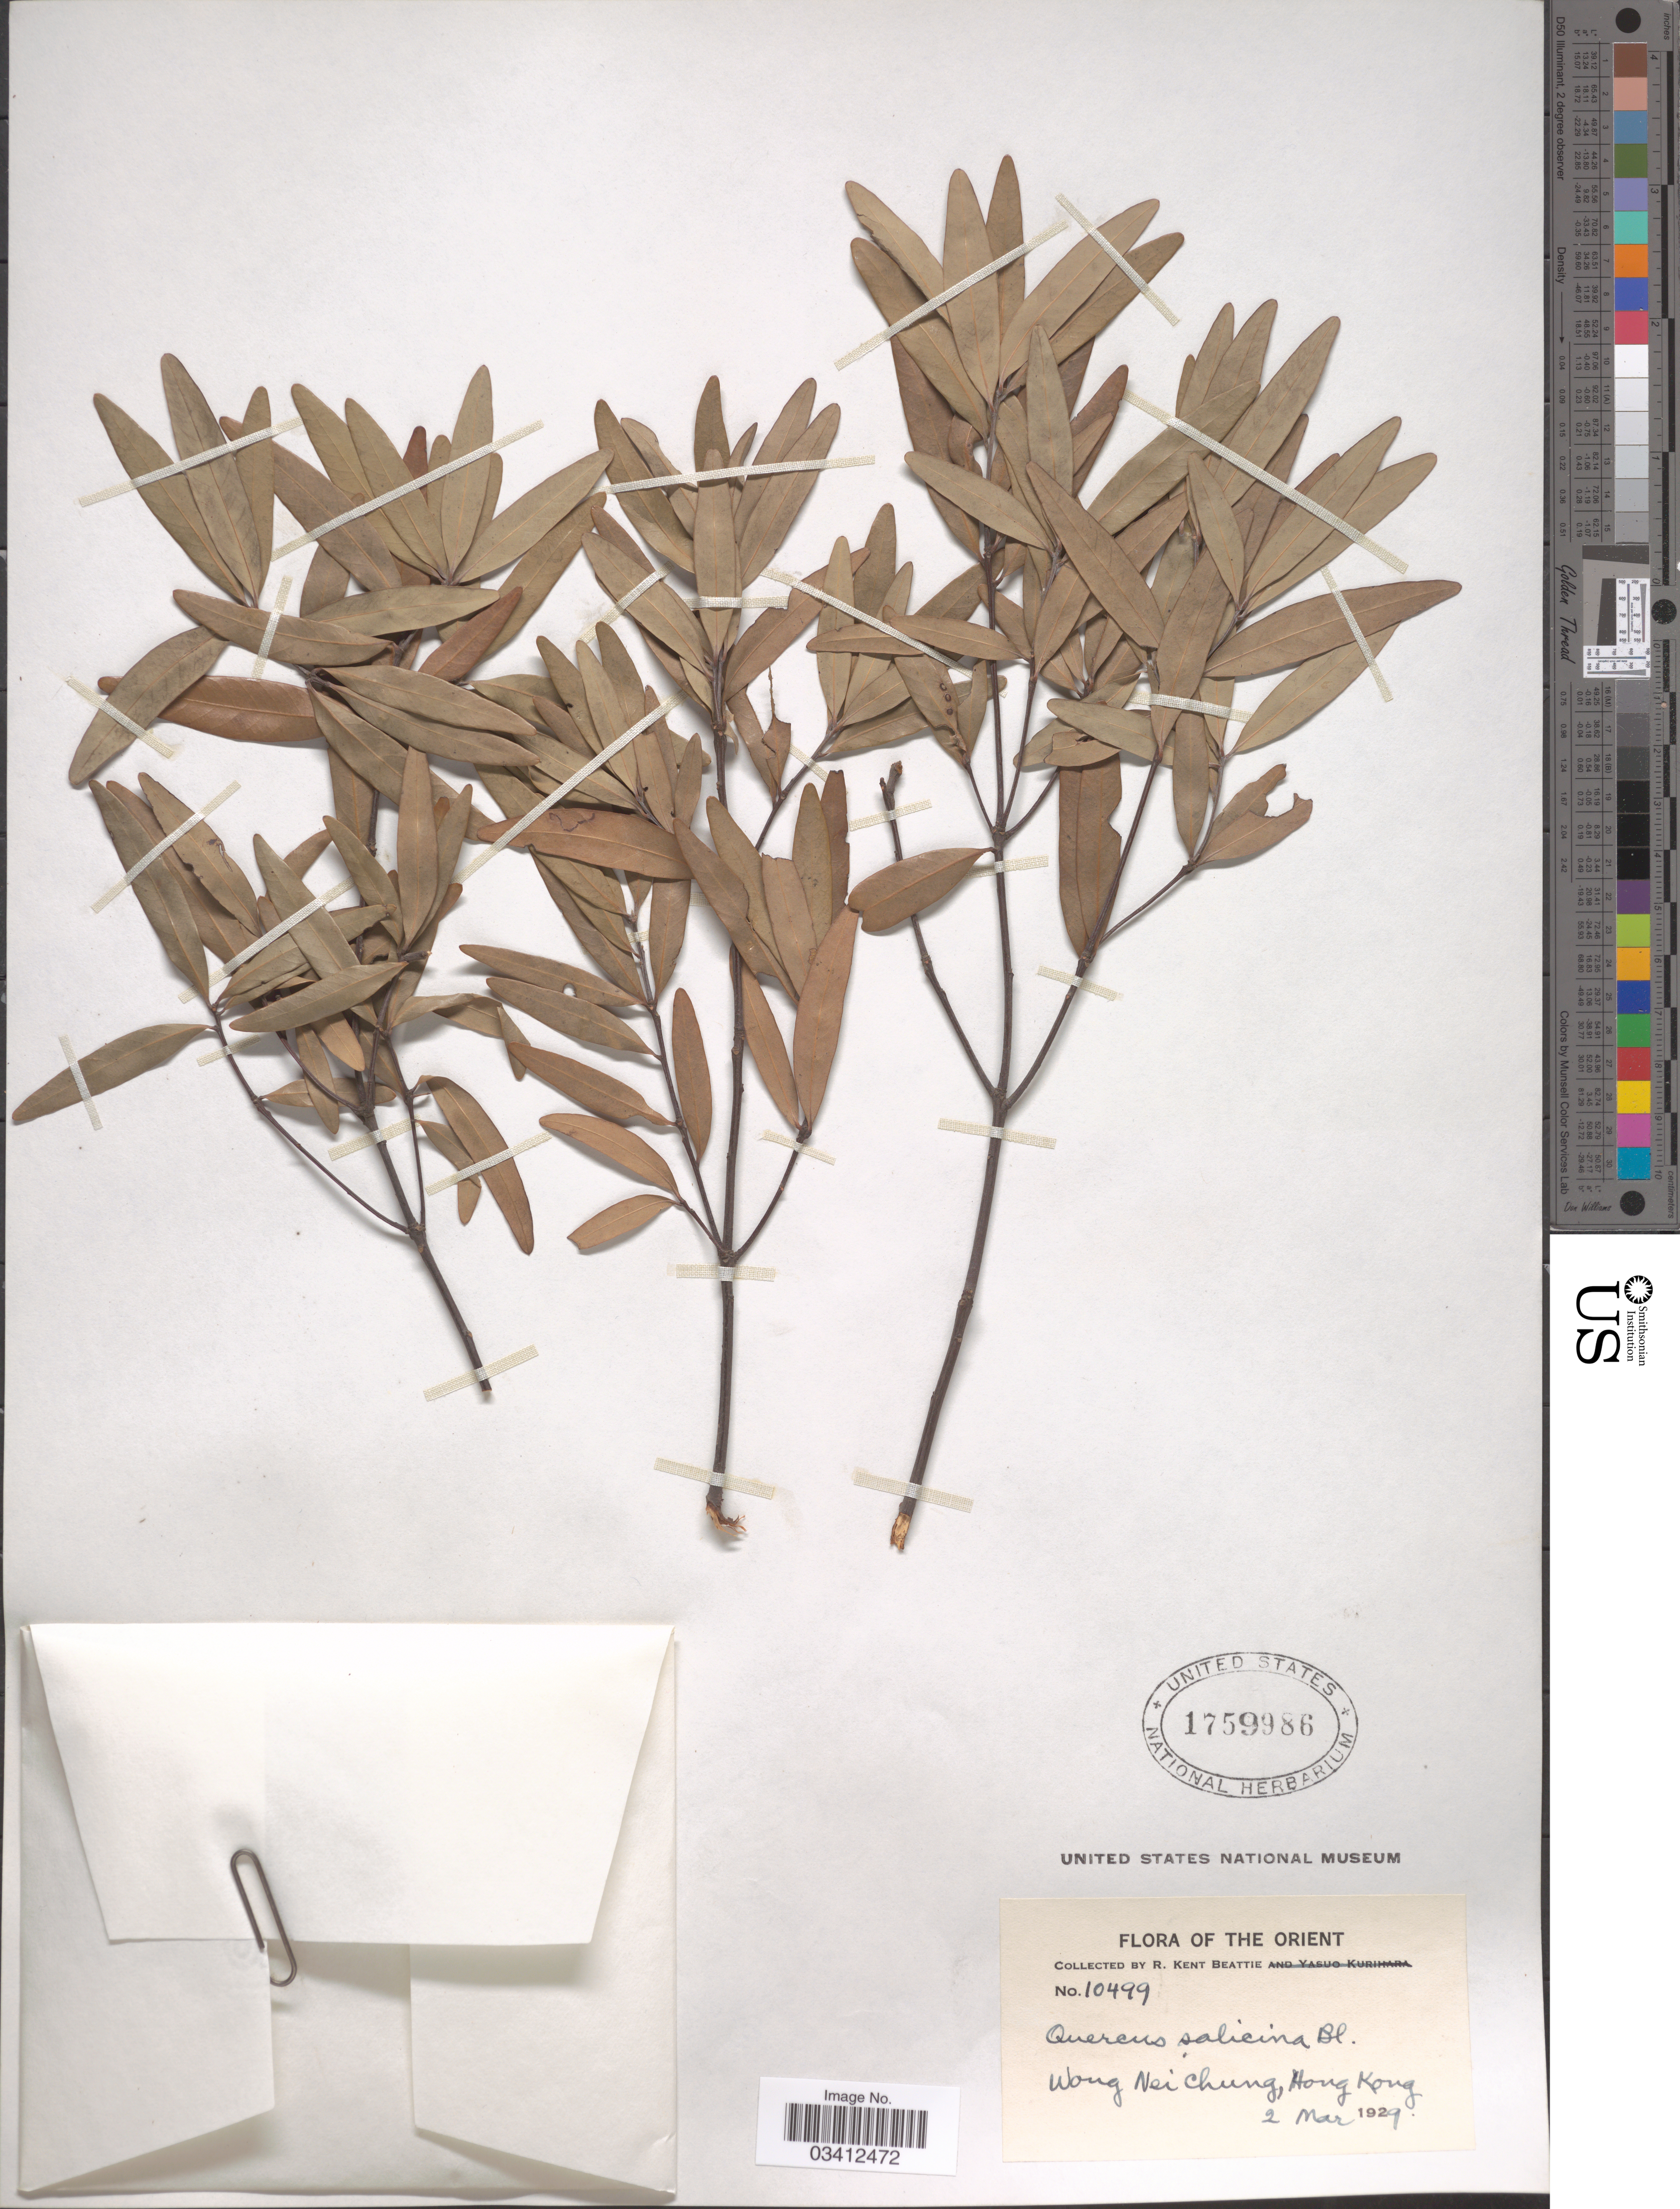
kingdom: Plantae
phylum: Tracheophyta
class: Magnoliopsida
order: Fagales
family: Fagaceae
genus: Quercus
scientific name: Quercus sp.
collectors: R. K. Beattie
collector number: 10499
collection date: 1929-03-02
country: China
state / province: Hong Kong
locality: The Orient. Wong Nei Chung.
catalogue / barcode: US 1759986